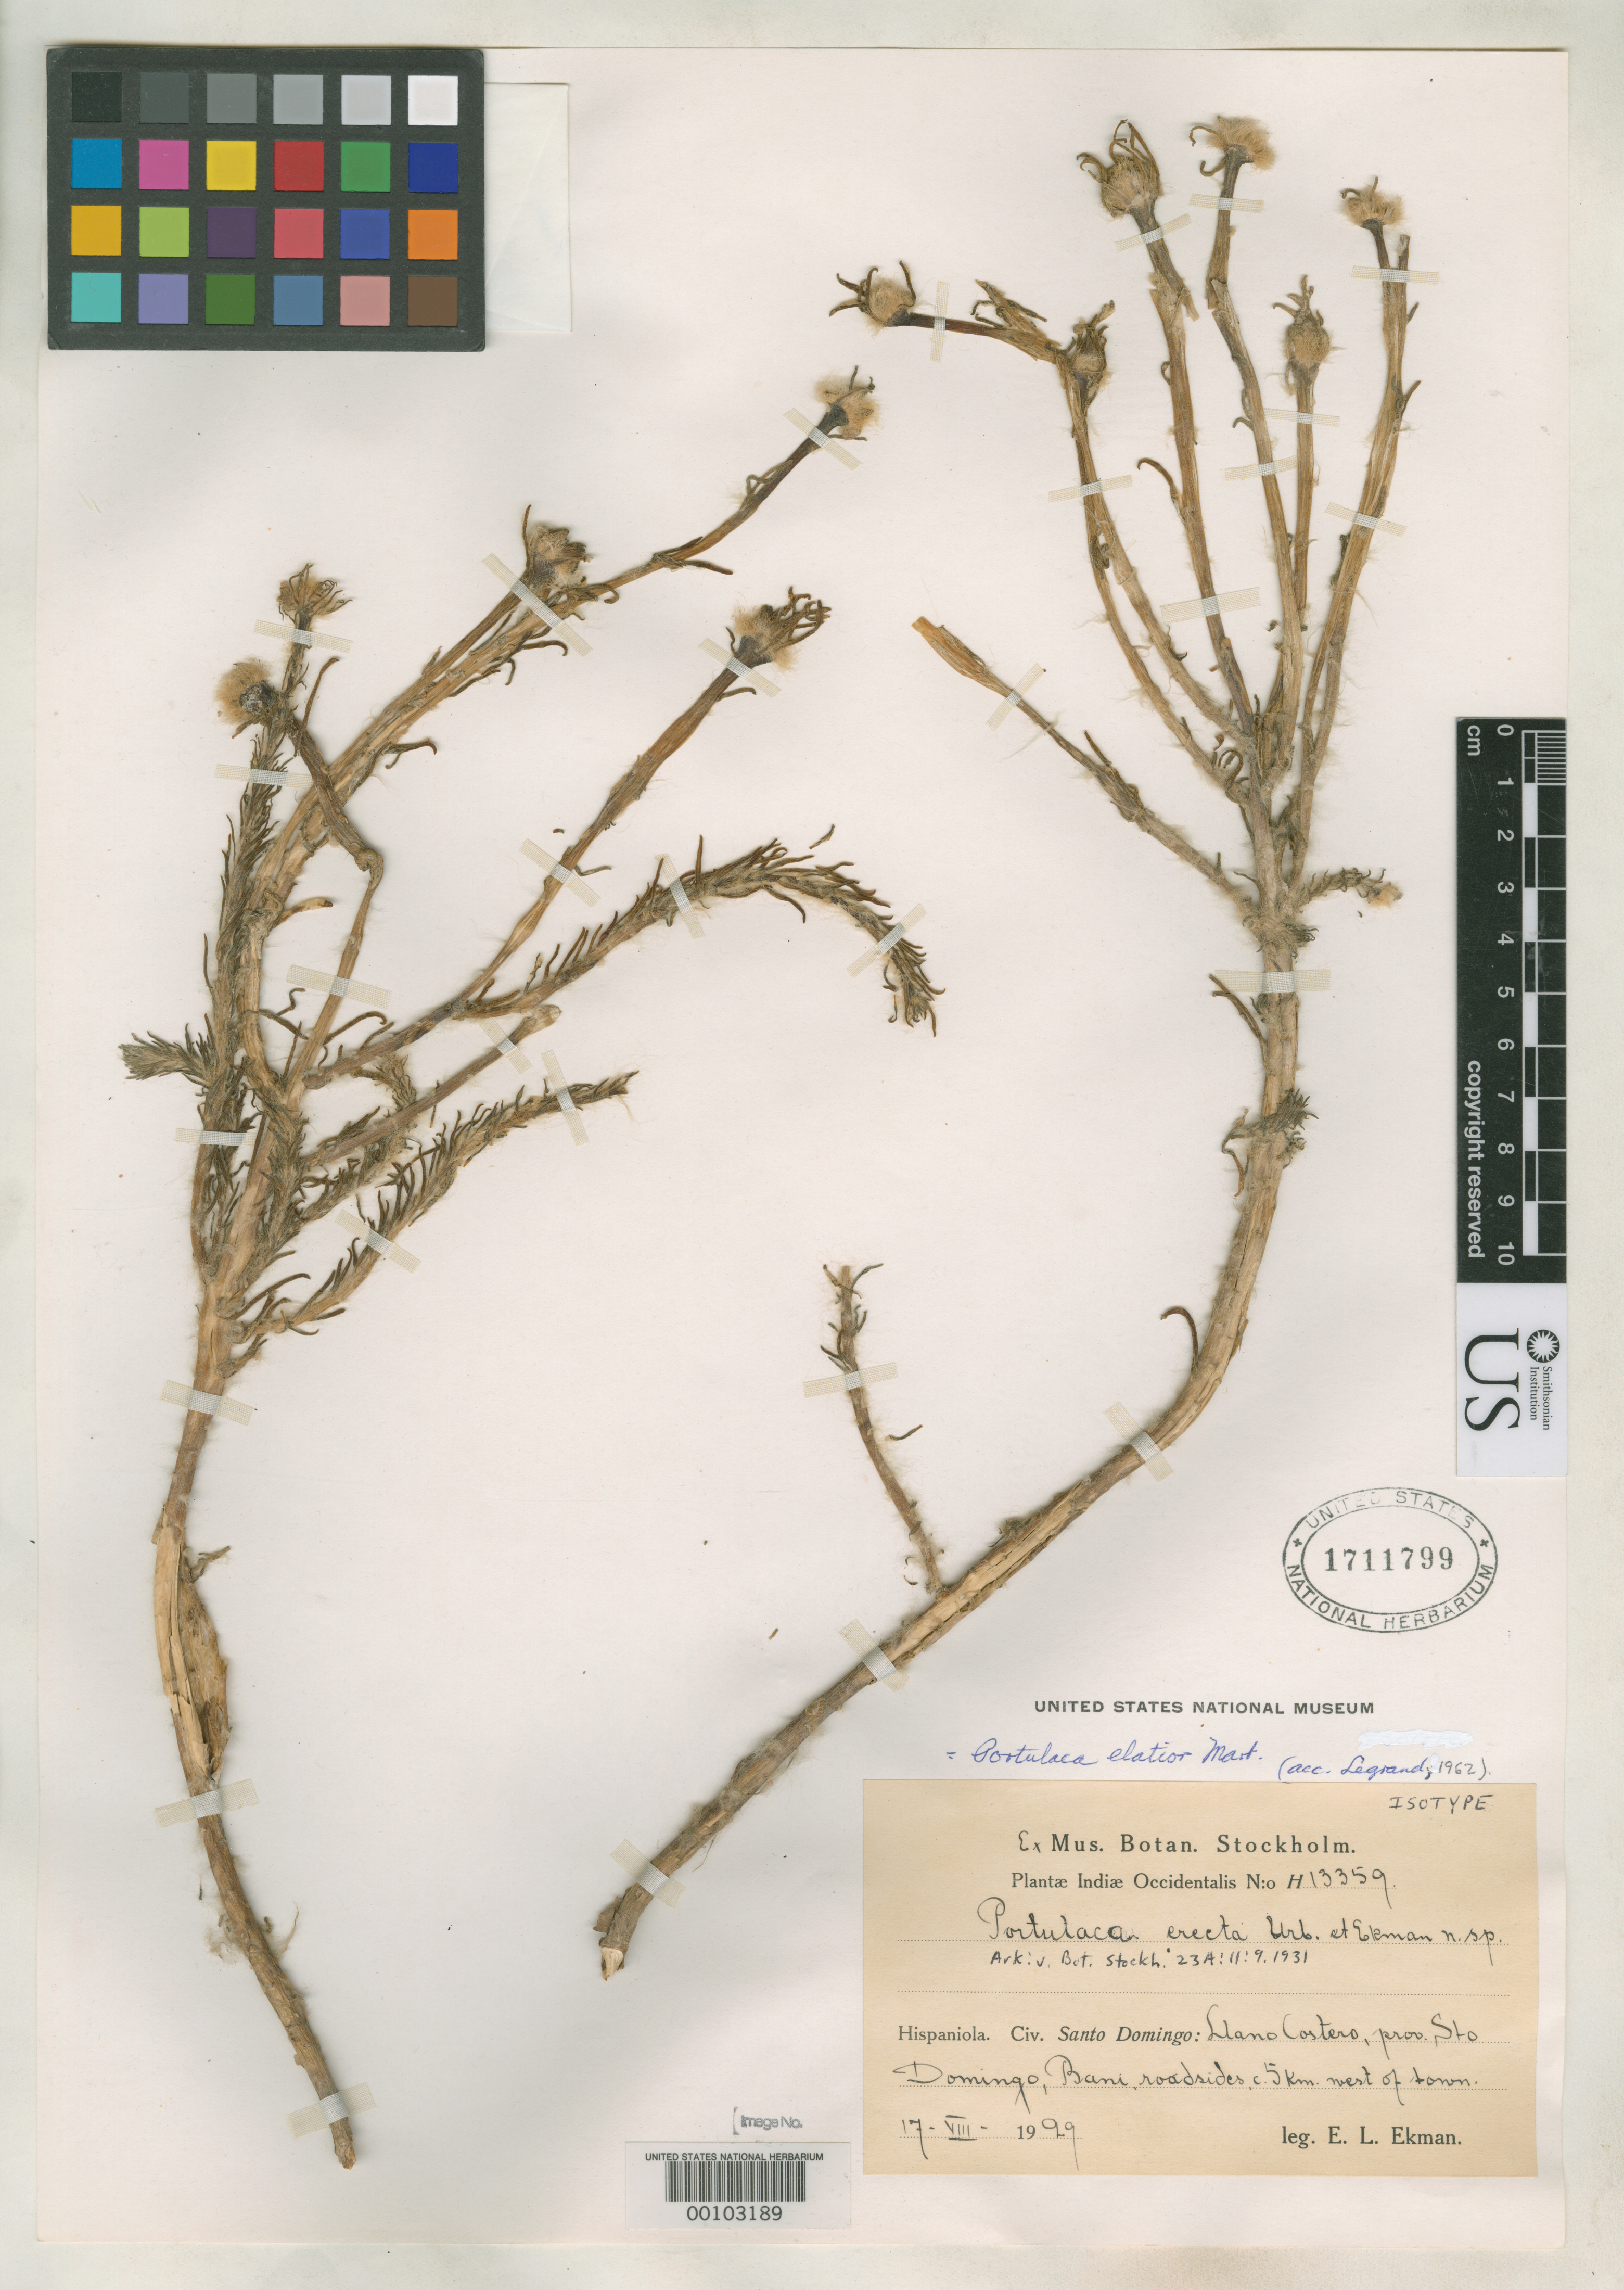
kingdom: Plantae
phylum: Tracheophyta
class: Magnoliopsida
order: Caryophyllales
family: Portulacaceae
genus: Portulaca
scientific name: Portulaca erecta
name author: Urb. & Ekman in Urb.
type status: Isotype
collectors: E. L. Ekman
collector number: H 13359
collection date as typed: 17 Aug 1929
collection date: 1929-08-17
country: Dominican Republic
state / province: Distrito Nacional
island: Hispaniola Island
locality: Santo Domingo, Bani, about 5 km west of town.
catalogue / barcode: US 1711799